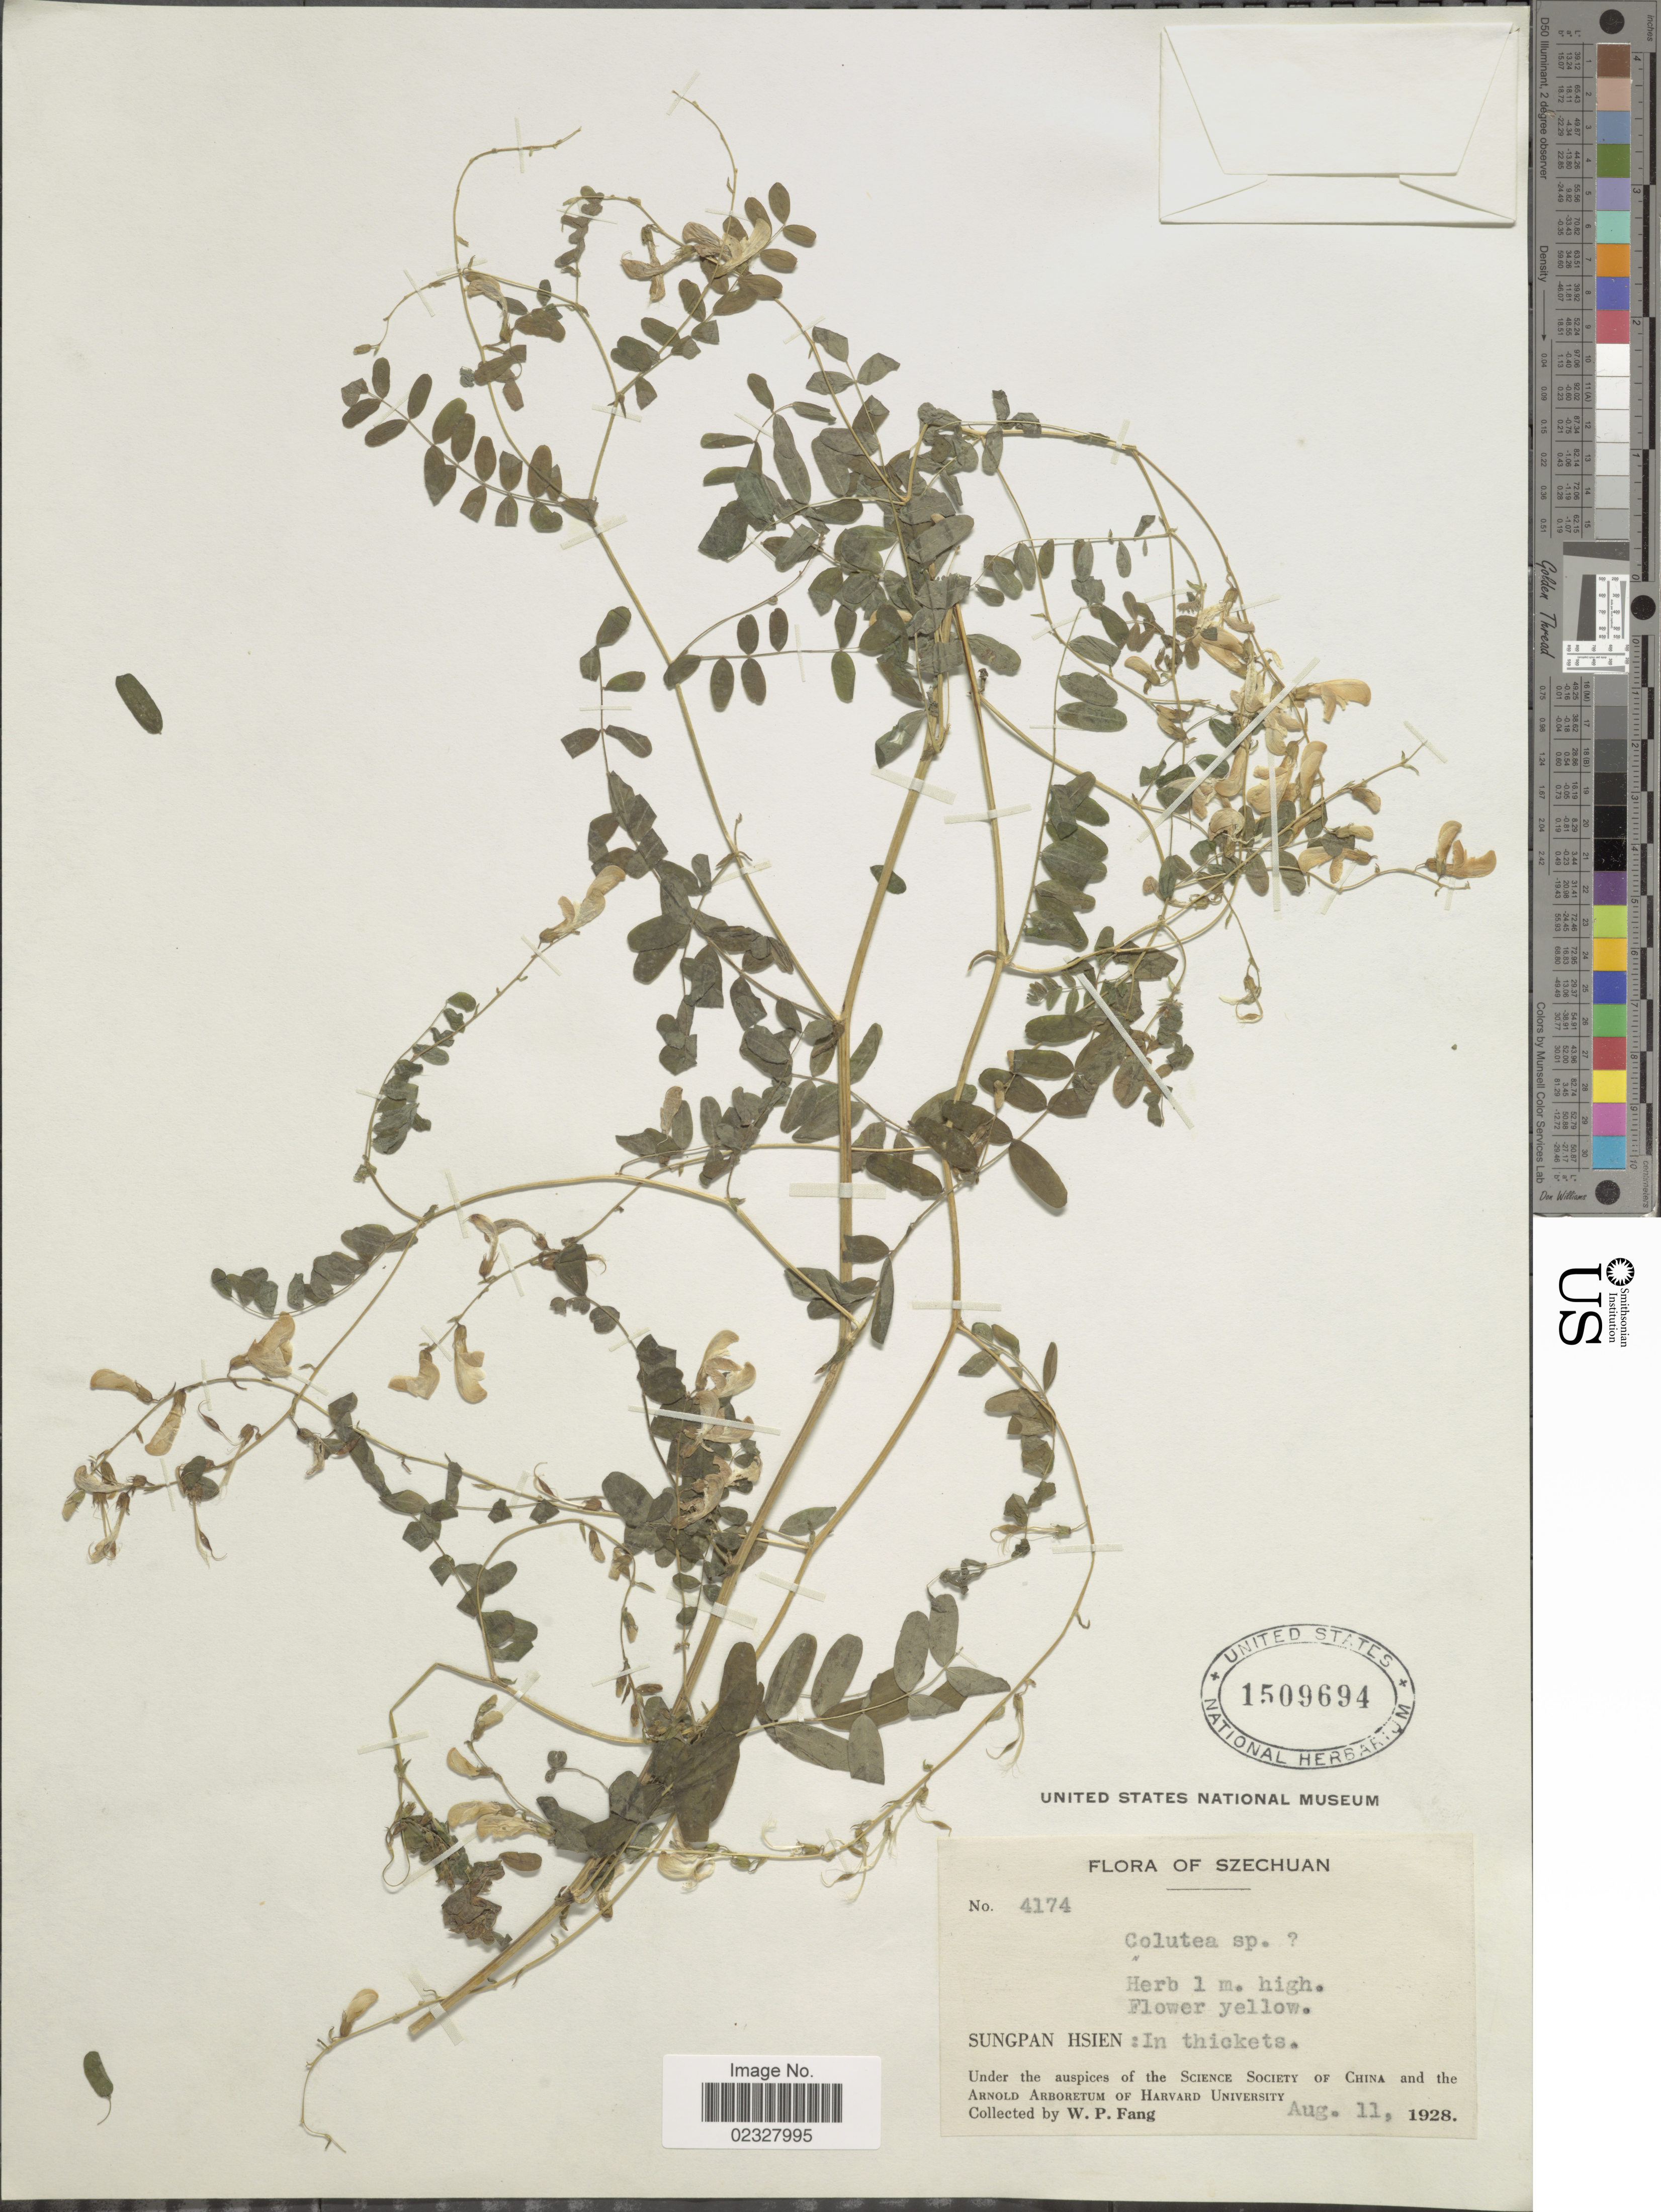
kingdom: Plantae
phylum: Tracheophyta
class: Magnoliopsida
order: Fabales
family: Fabaceae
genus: Colutea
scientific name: Colutea sp.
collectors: W. P. Fang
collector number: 4174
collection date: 1928-08-11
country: China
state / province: Sichuan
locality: Szechuan, Sungpan Hsien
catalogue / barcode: US 1509694